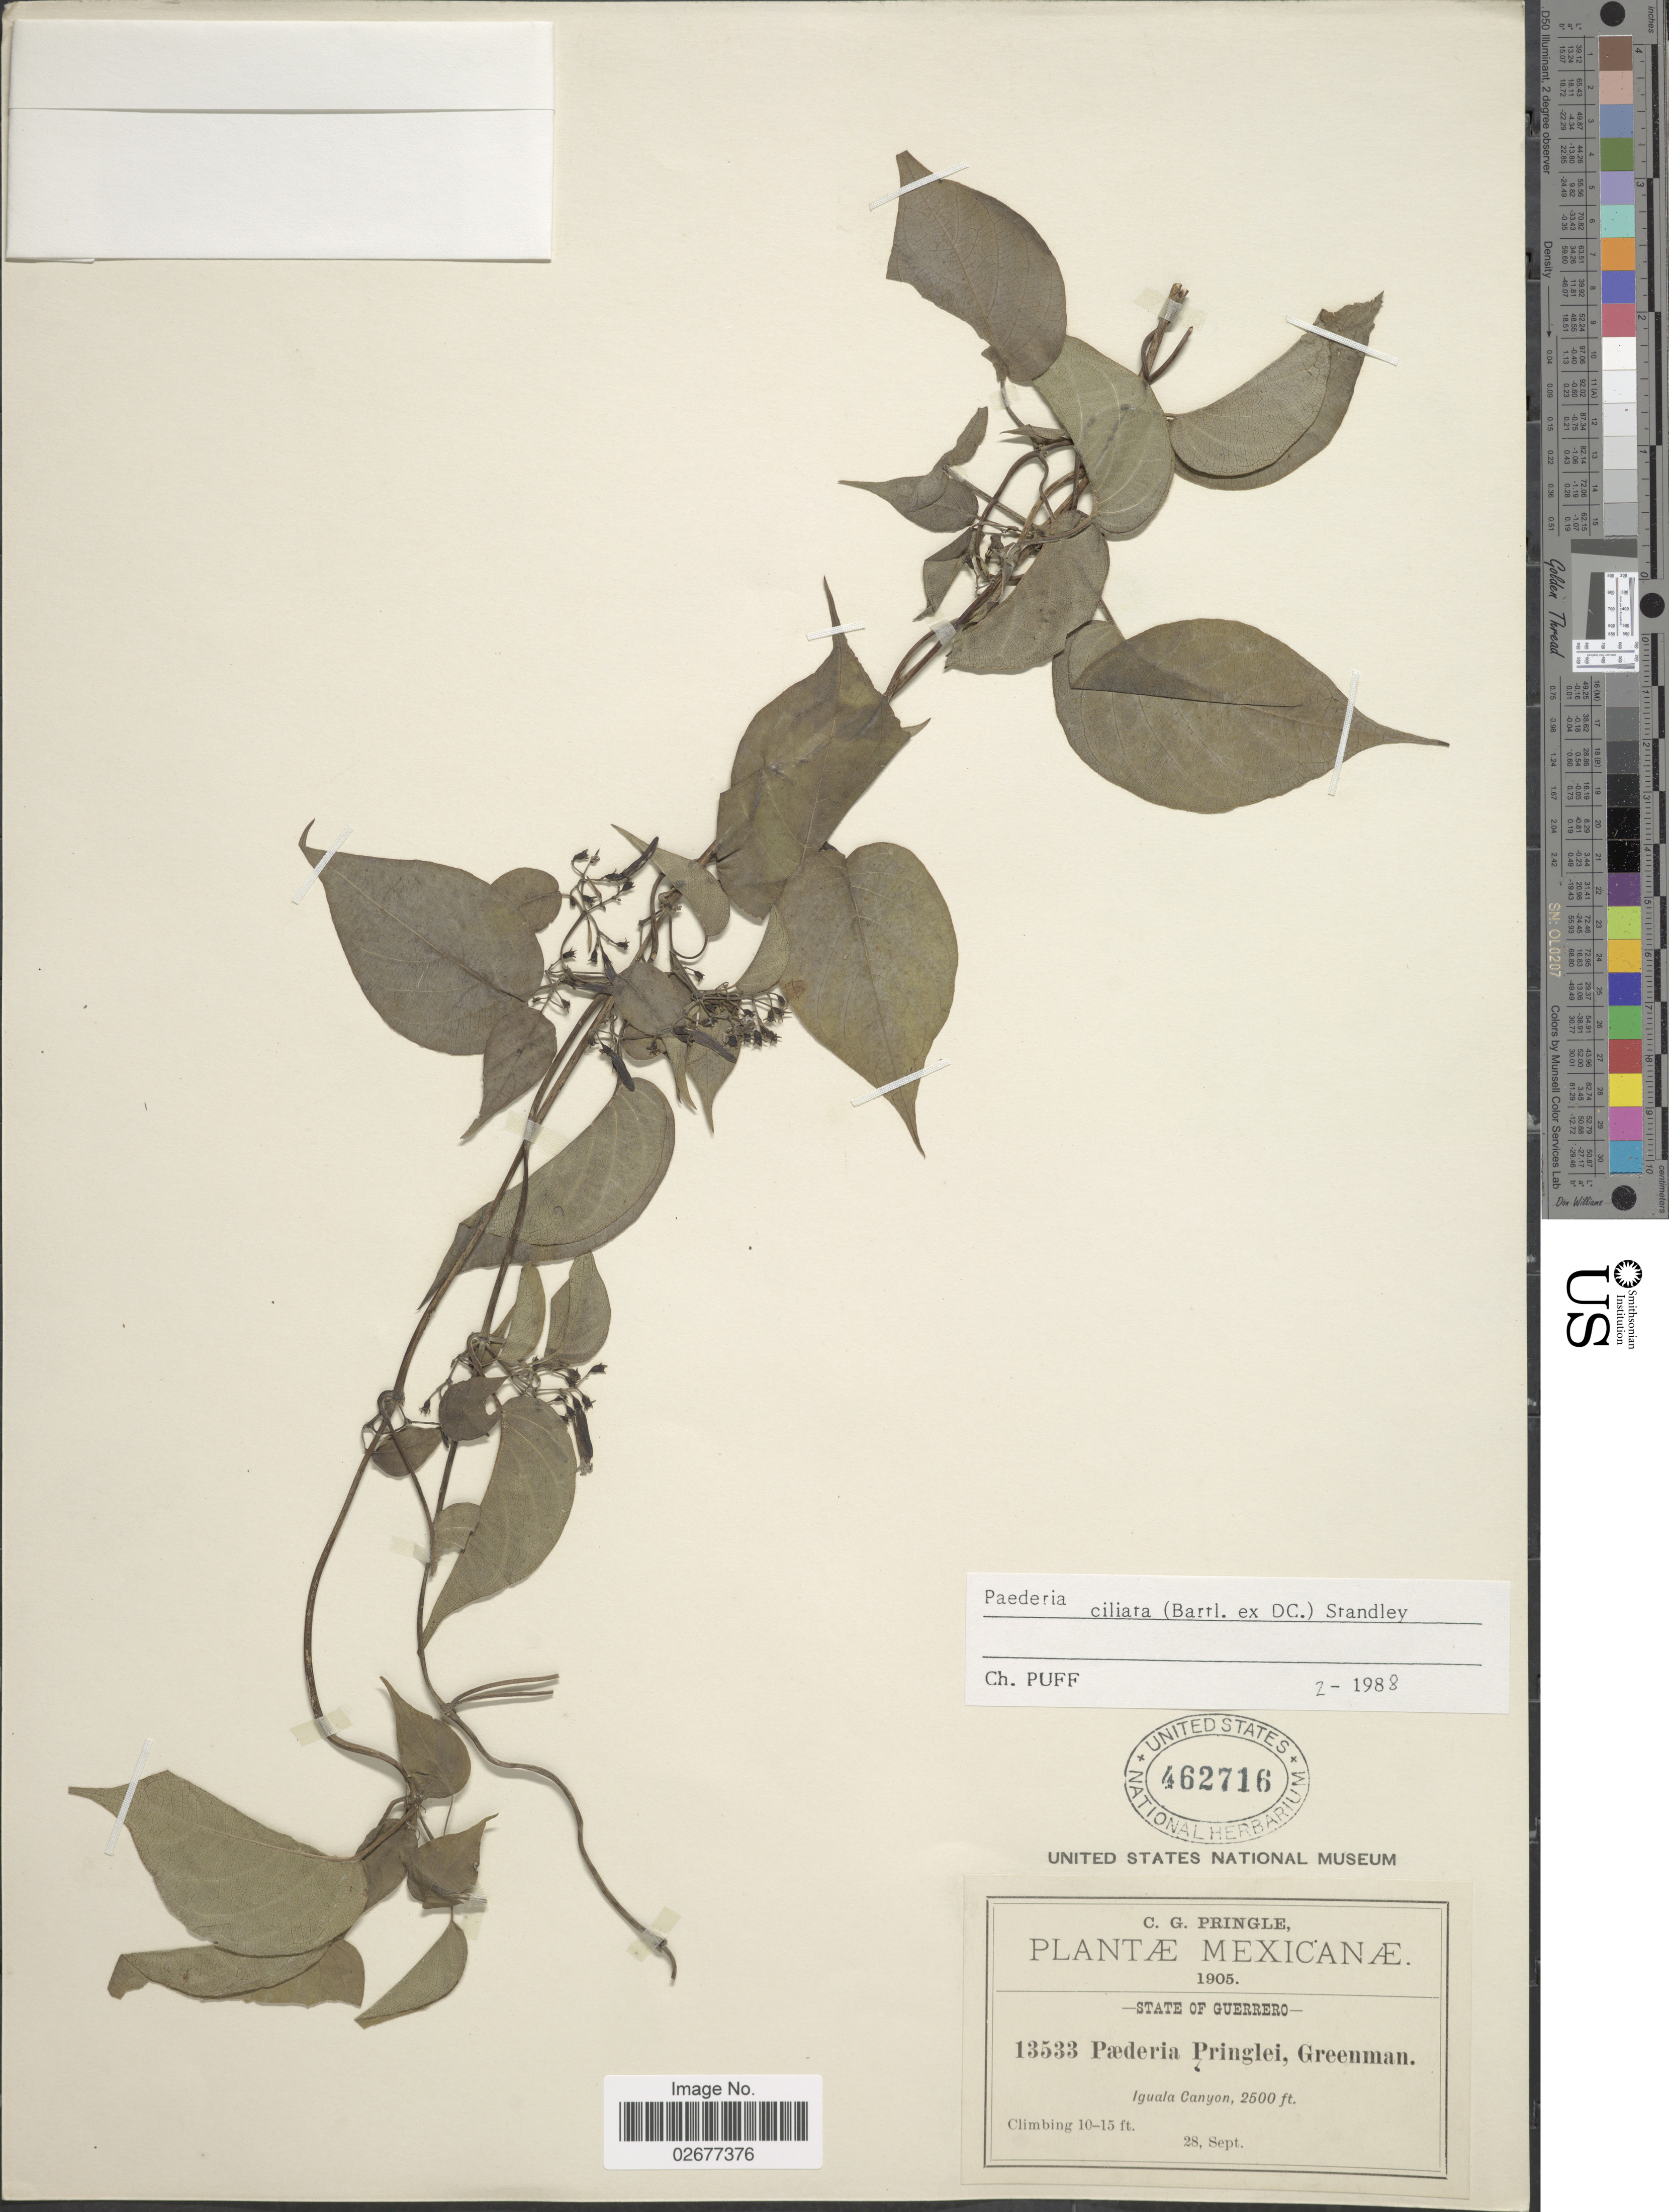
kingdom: Plantae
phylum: Tracheophyta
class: Magnoliopsida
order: Gentianales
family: Rubiaceae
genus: Paederia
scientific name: Paederia ciliata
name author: (Bartl. ex DC.) Standl.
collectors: C. G. Pringle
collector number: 13533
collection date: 1905-09-28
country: Mexico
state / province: Guerrero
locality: State of Guerrero, Iguala Canyon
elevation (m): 762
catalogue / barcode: US 462716